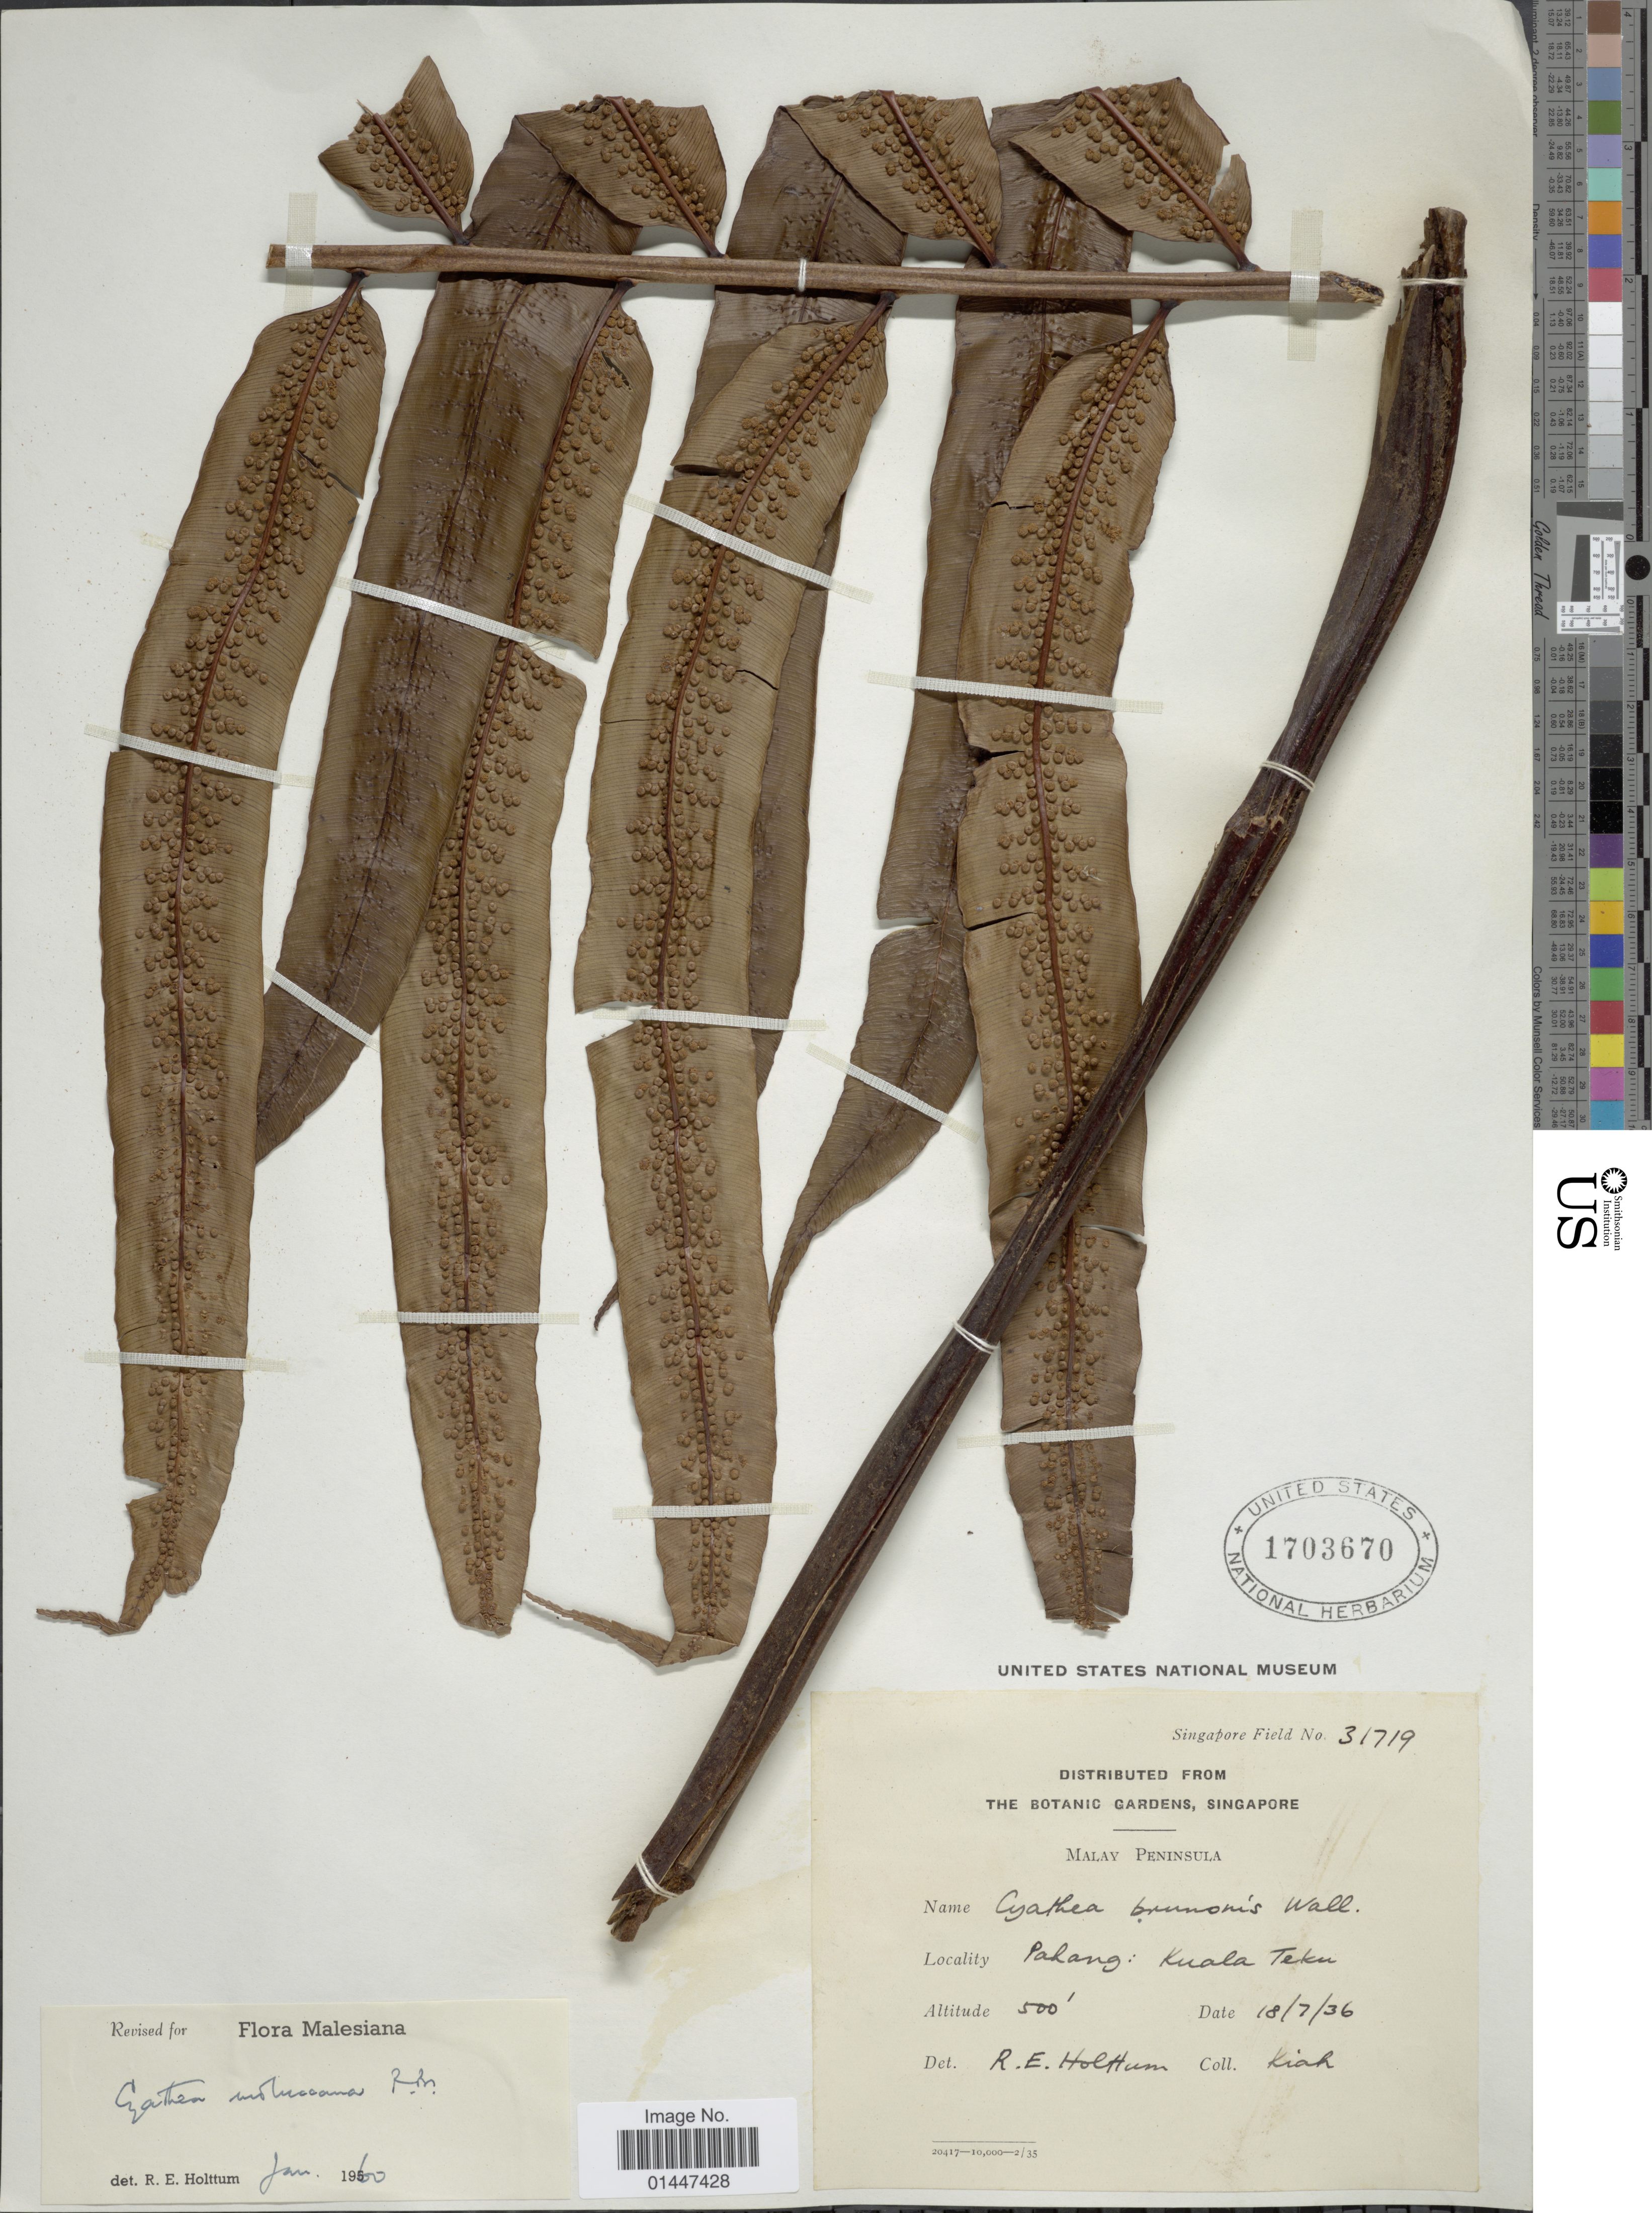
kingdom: Plantae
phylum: Tracheophyta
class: Polypodiopsida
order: Cyatheales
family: Cyatheaceae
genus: Sphaeropteris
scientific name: Sphaeropteris moluccana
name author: (Desv.) R.M. Tryon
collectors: -. Kiah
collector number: Singapore Field 31719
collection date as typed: Transcribed d/m/y: 18/7/36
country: Malaysia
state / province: Pahang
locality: Malay Peninsula. Kual Teku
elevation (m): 152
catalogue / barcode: US 1703670